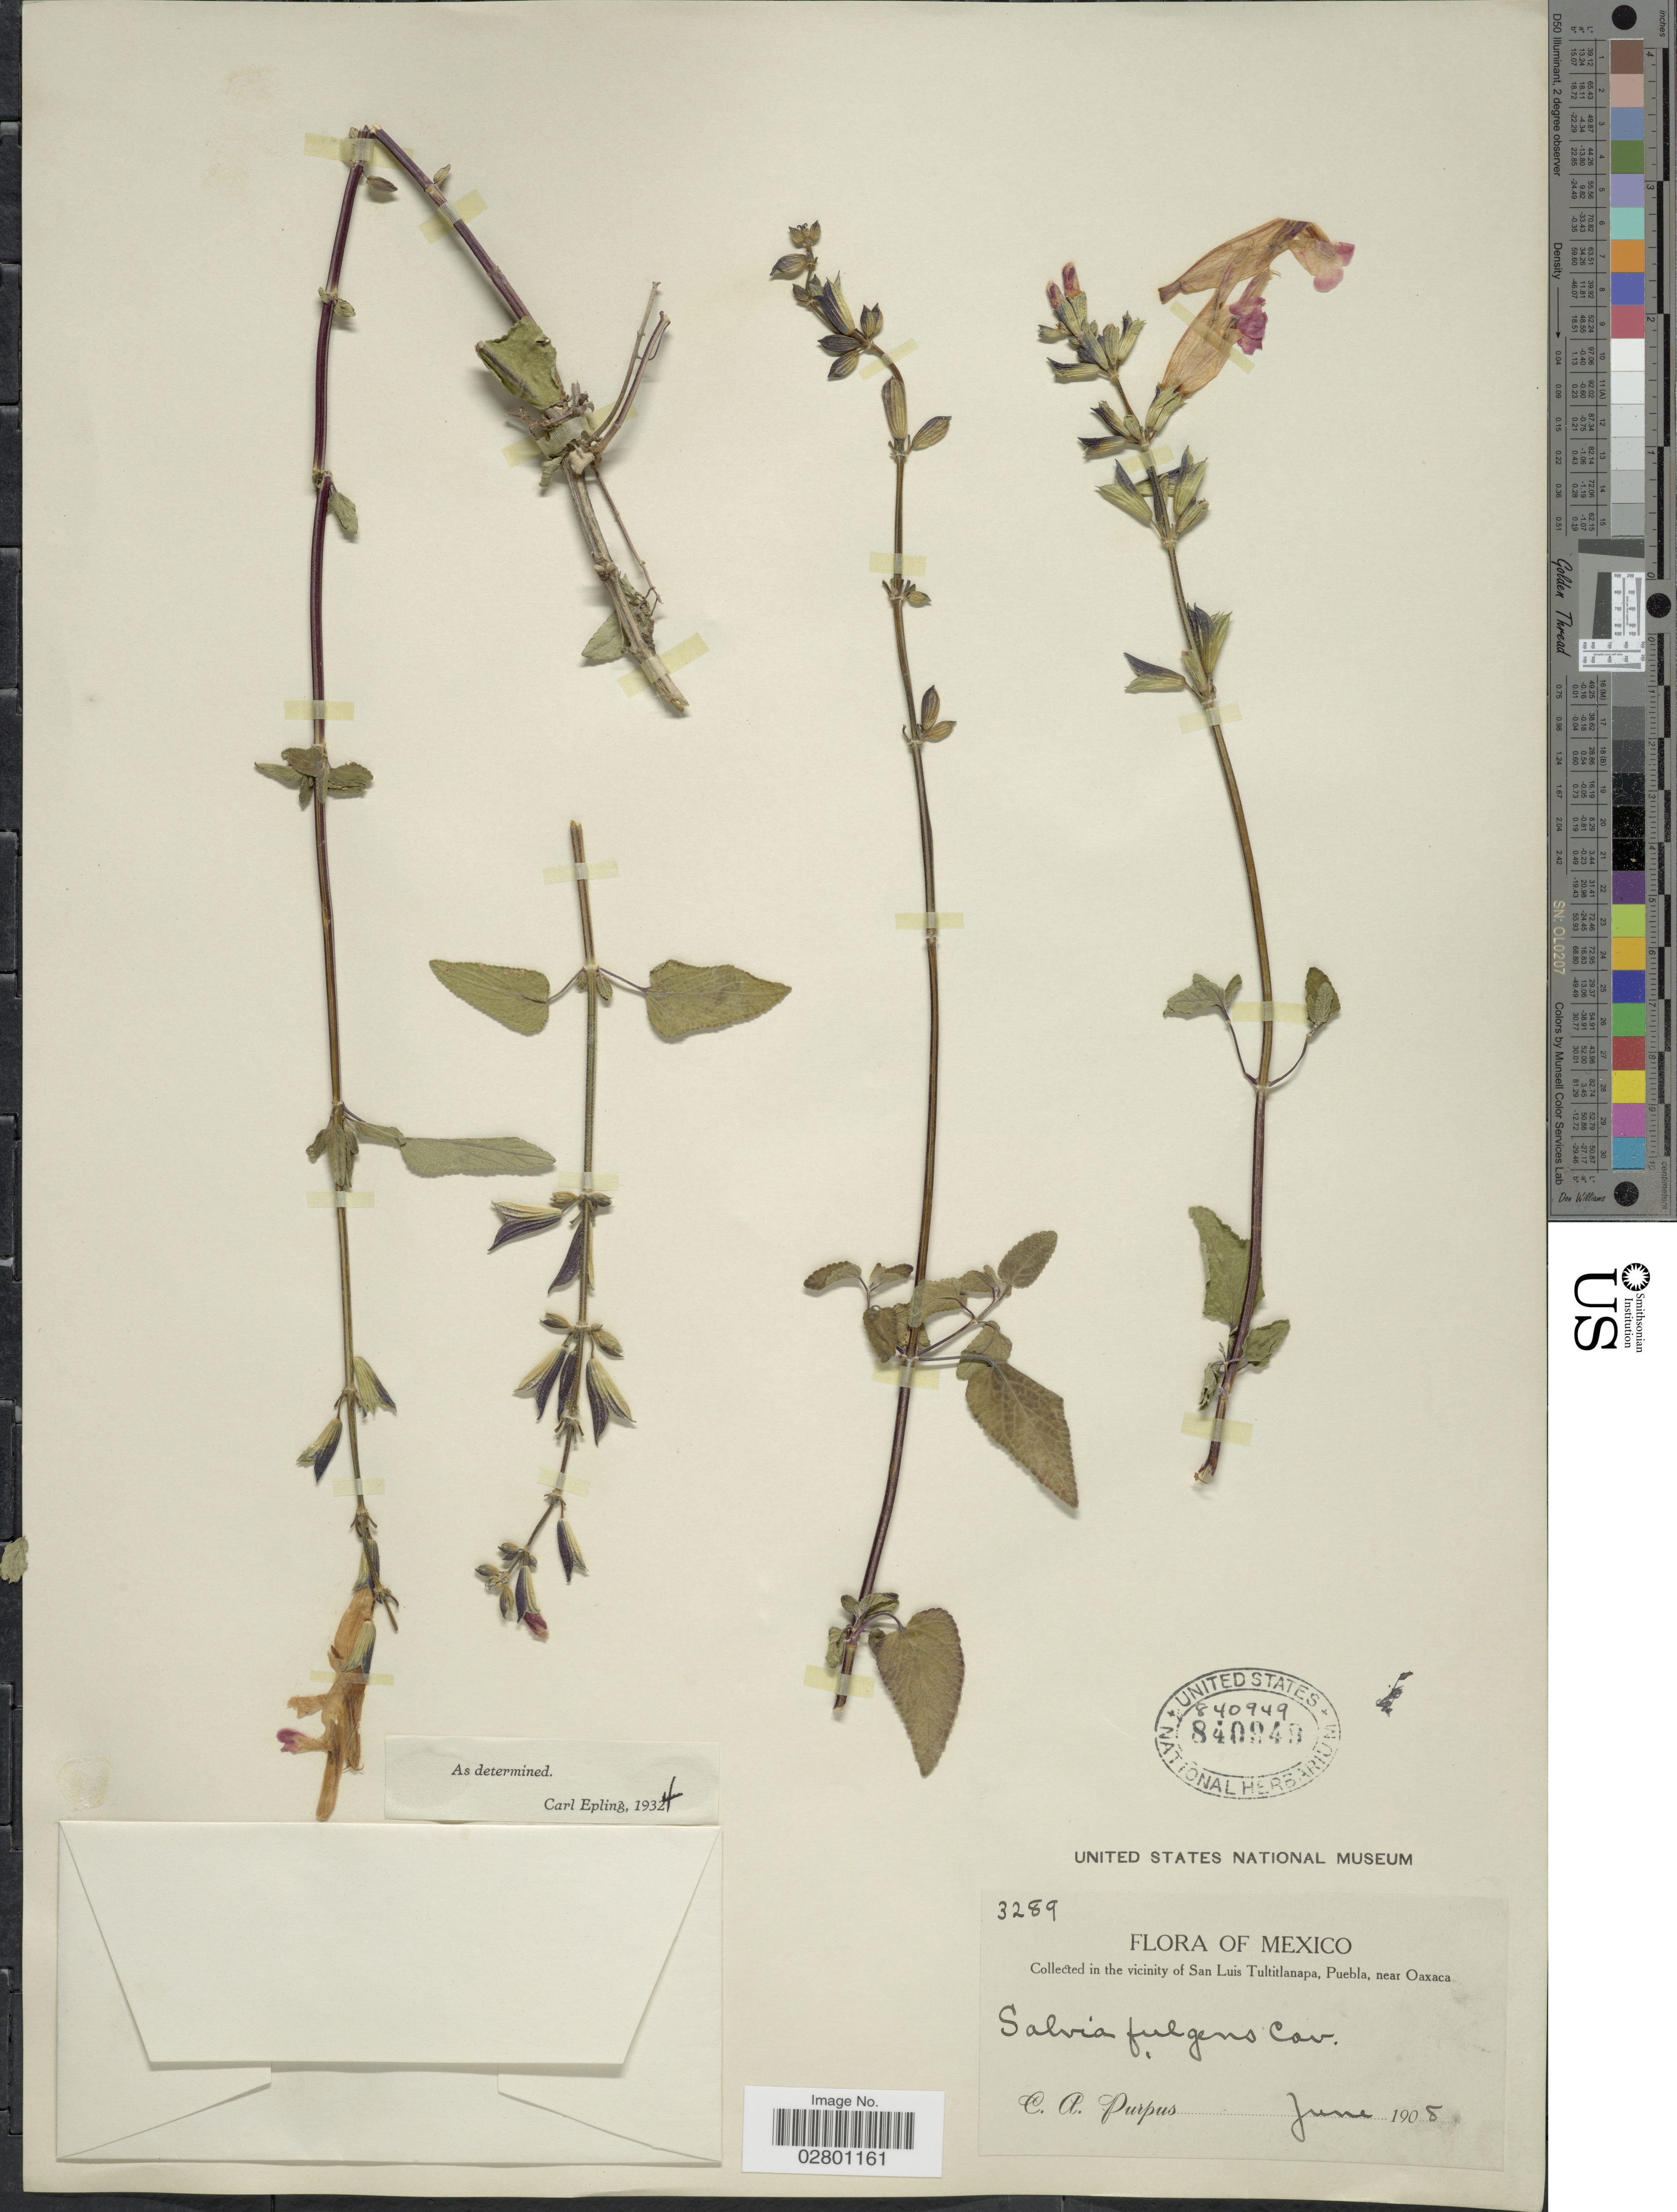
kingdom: Plantae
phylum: Tracheophyta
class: Magnoliopsida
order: Lamiales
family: Lamiaceae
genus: Salvia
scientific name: Salvia fulgens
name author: Cav.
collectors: C. A. Purpus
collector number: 3289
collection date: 1908-06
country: Mexico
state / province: Puebla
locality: In the vicinity of San Luis Tultitlanapa, Puebla, near Oaxaca.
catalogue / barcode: US 840949